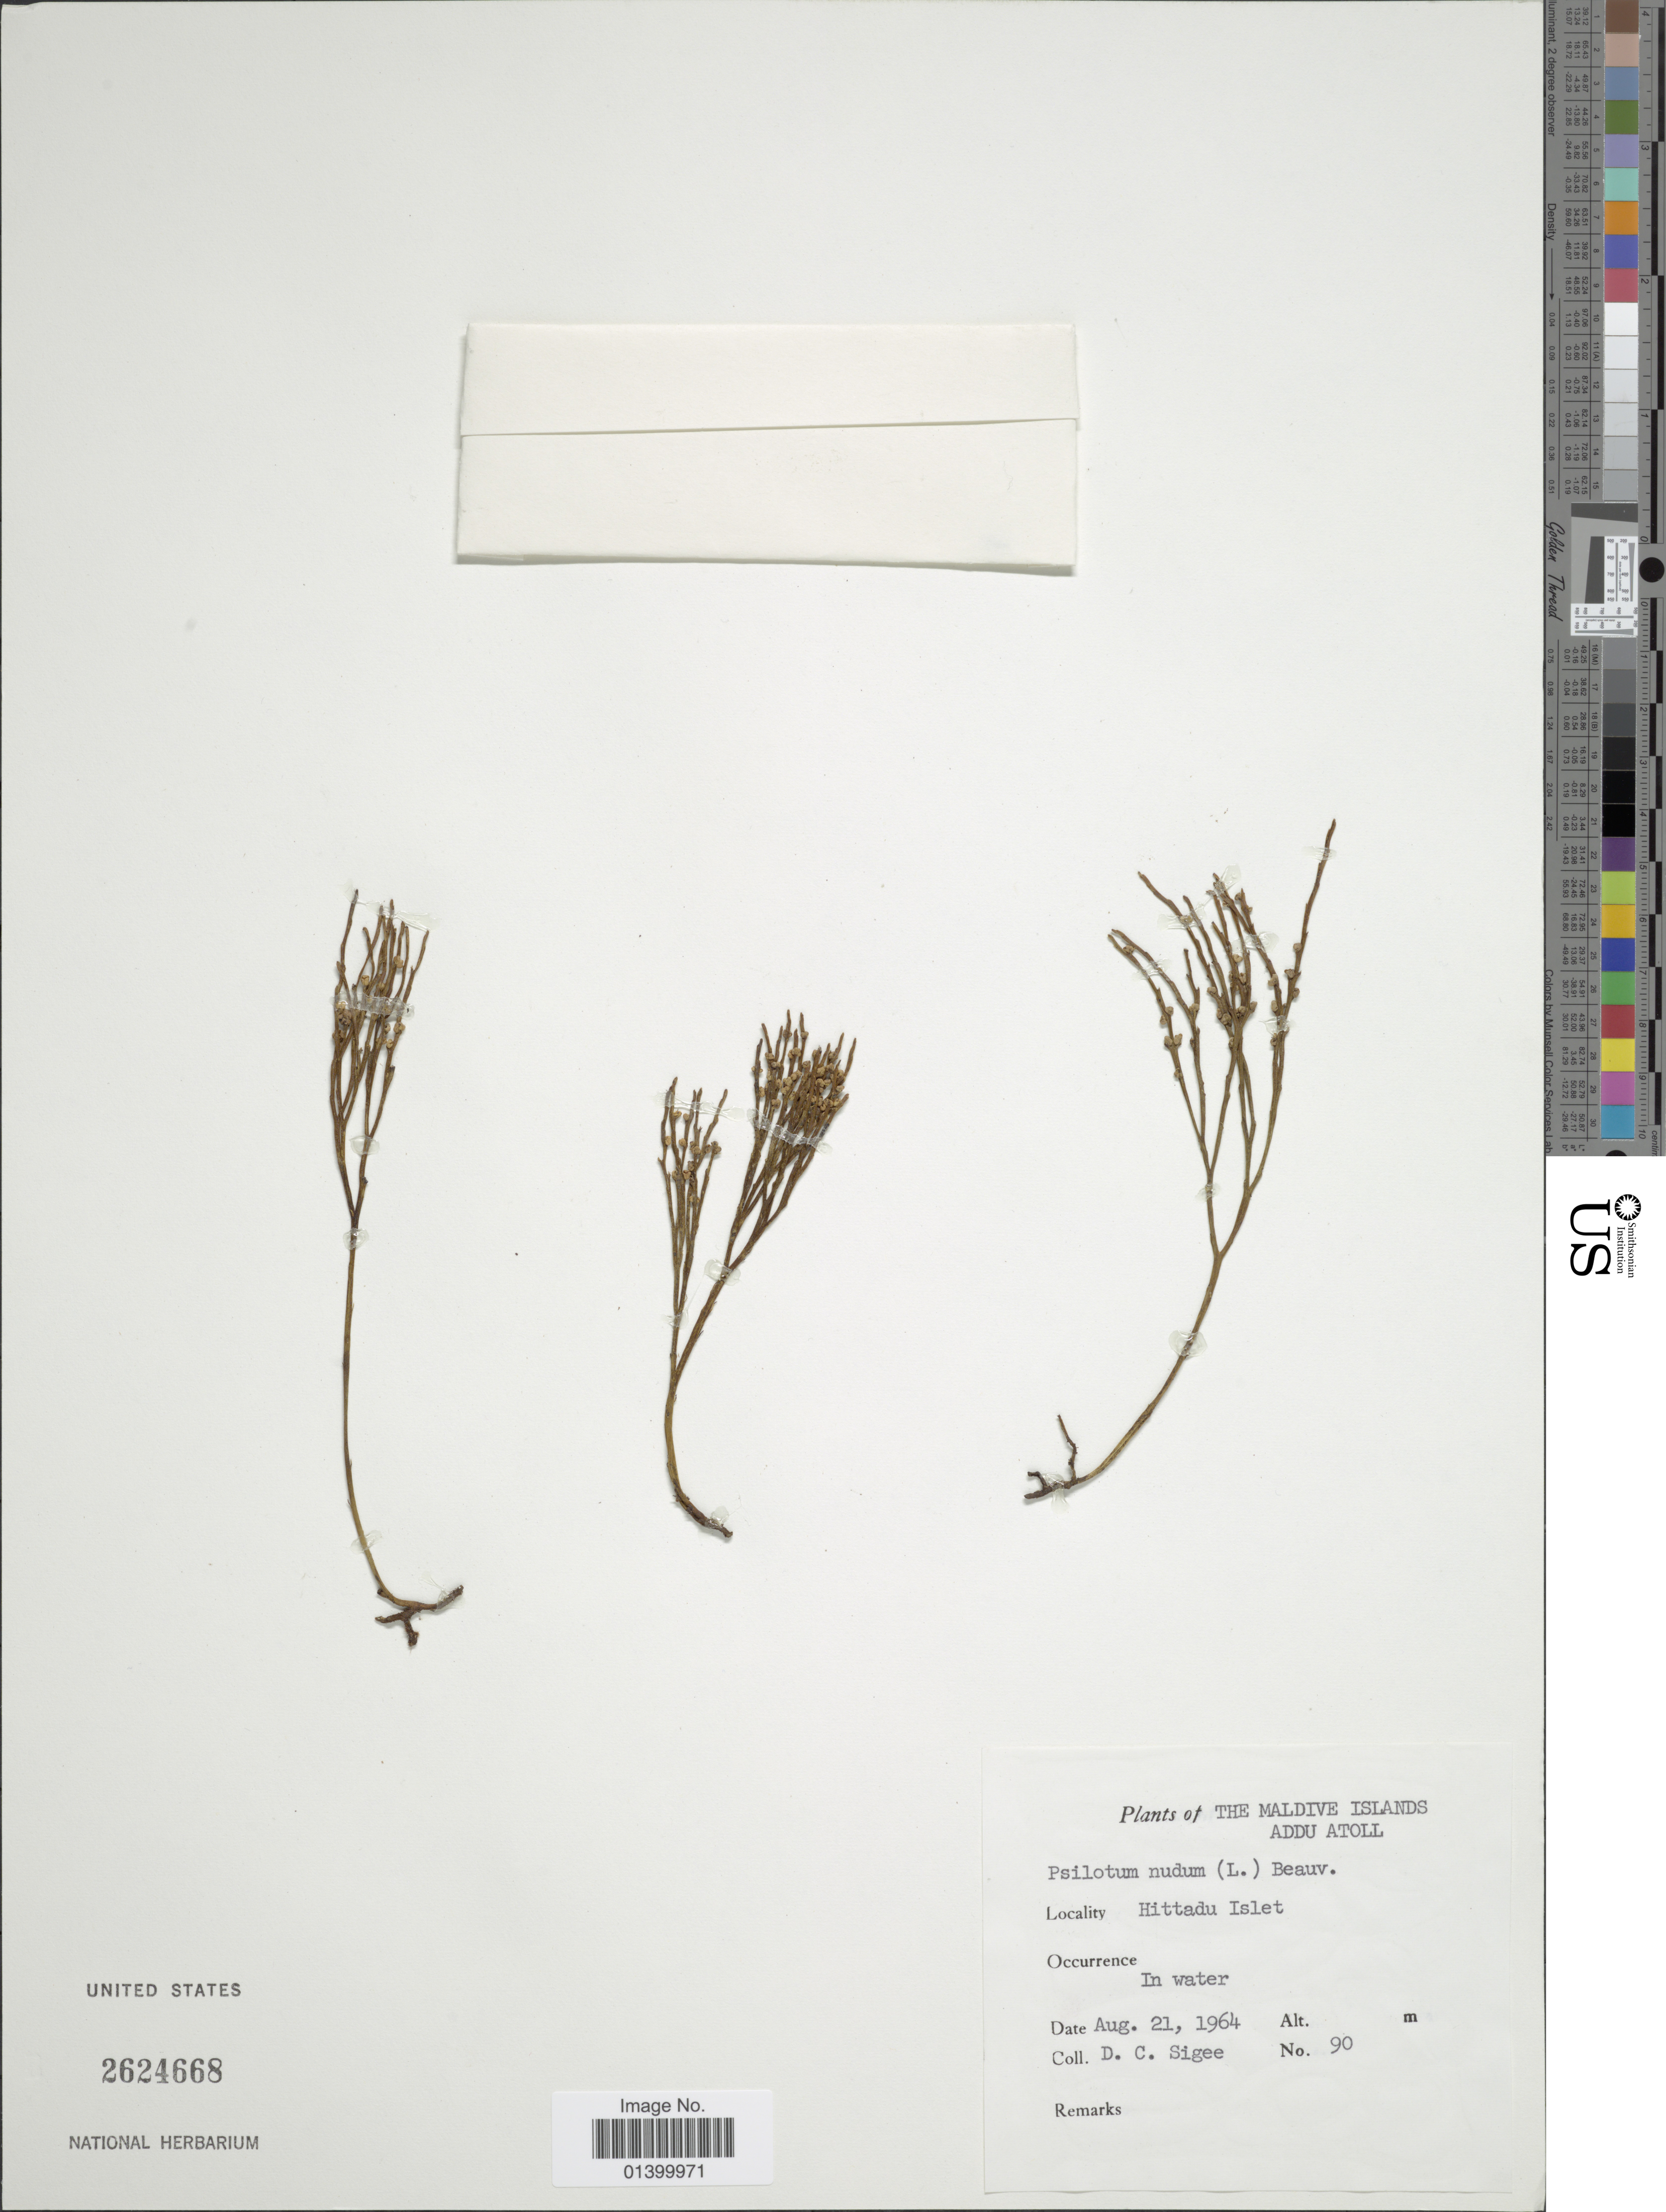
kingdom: Plantae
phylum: Tracheophyta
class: Polypodiopsida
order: Psilotales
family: Psilotaceae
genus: Psilotum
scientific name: Psilotum nudum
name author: (L.) P. Beauv.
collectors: D. C. Sigee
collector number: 90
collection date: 1964-08-21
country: Maldive Islands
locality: Addu Atoll. Hittadu Islet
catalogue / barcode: US 2624668